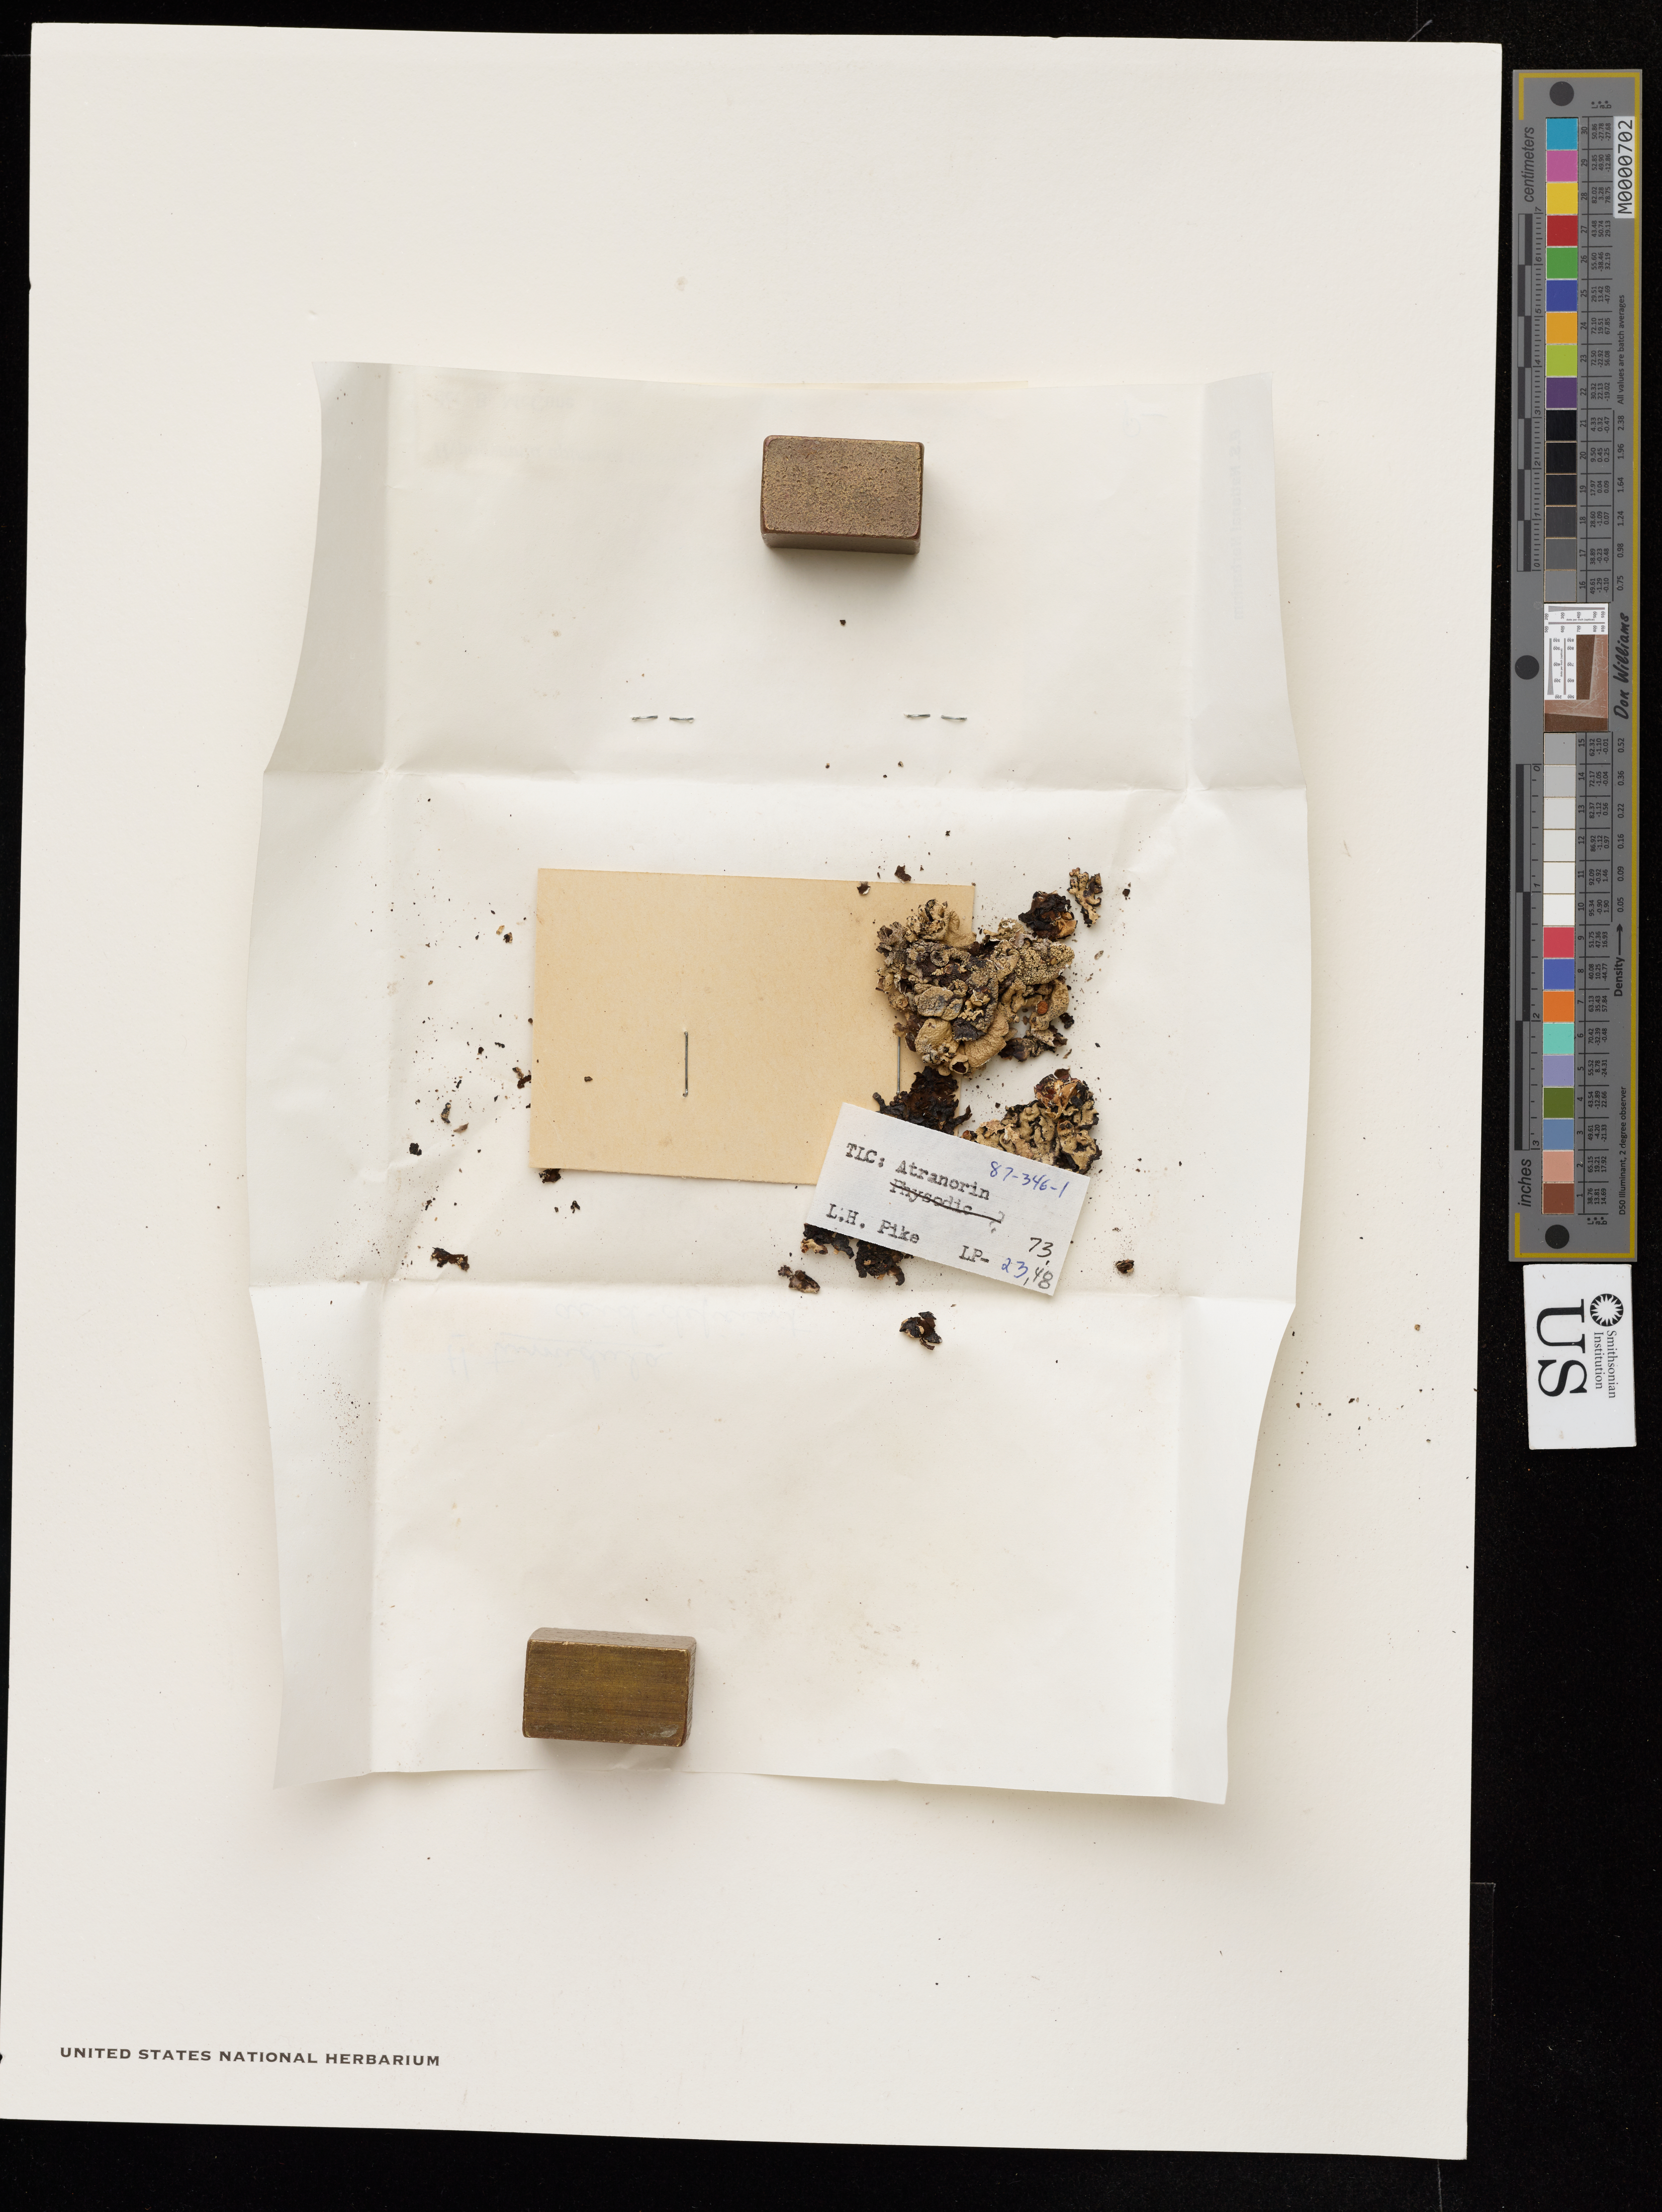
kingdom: Fungi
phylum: Ascomycota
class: Lecanoromycetes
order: Lecanorales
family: Parmeliaceae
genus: Hypogymnia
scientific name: Hypogymnia apinnata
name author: Goward & McCune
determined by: McCune, B.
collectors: V. J. Krajina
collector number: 87-346-1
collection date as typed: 02 Aug 1950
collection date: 1950-08-02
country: Canada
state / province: British Columbia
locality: Vancouver island, nanaimo river valley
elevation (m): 0